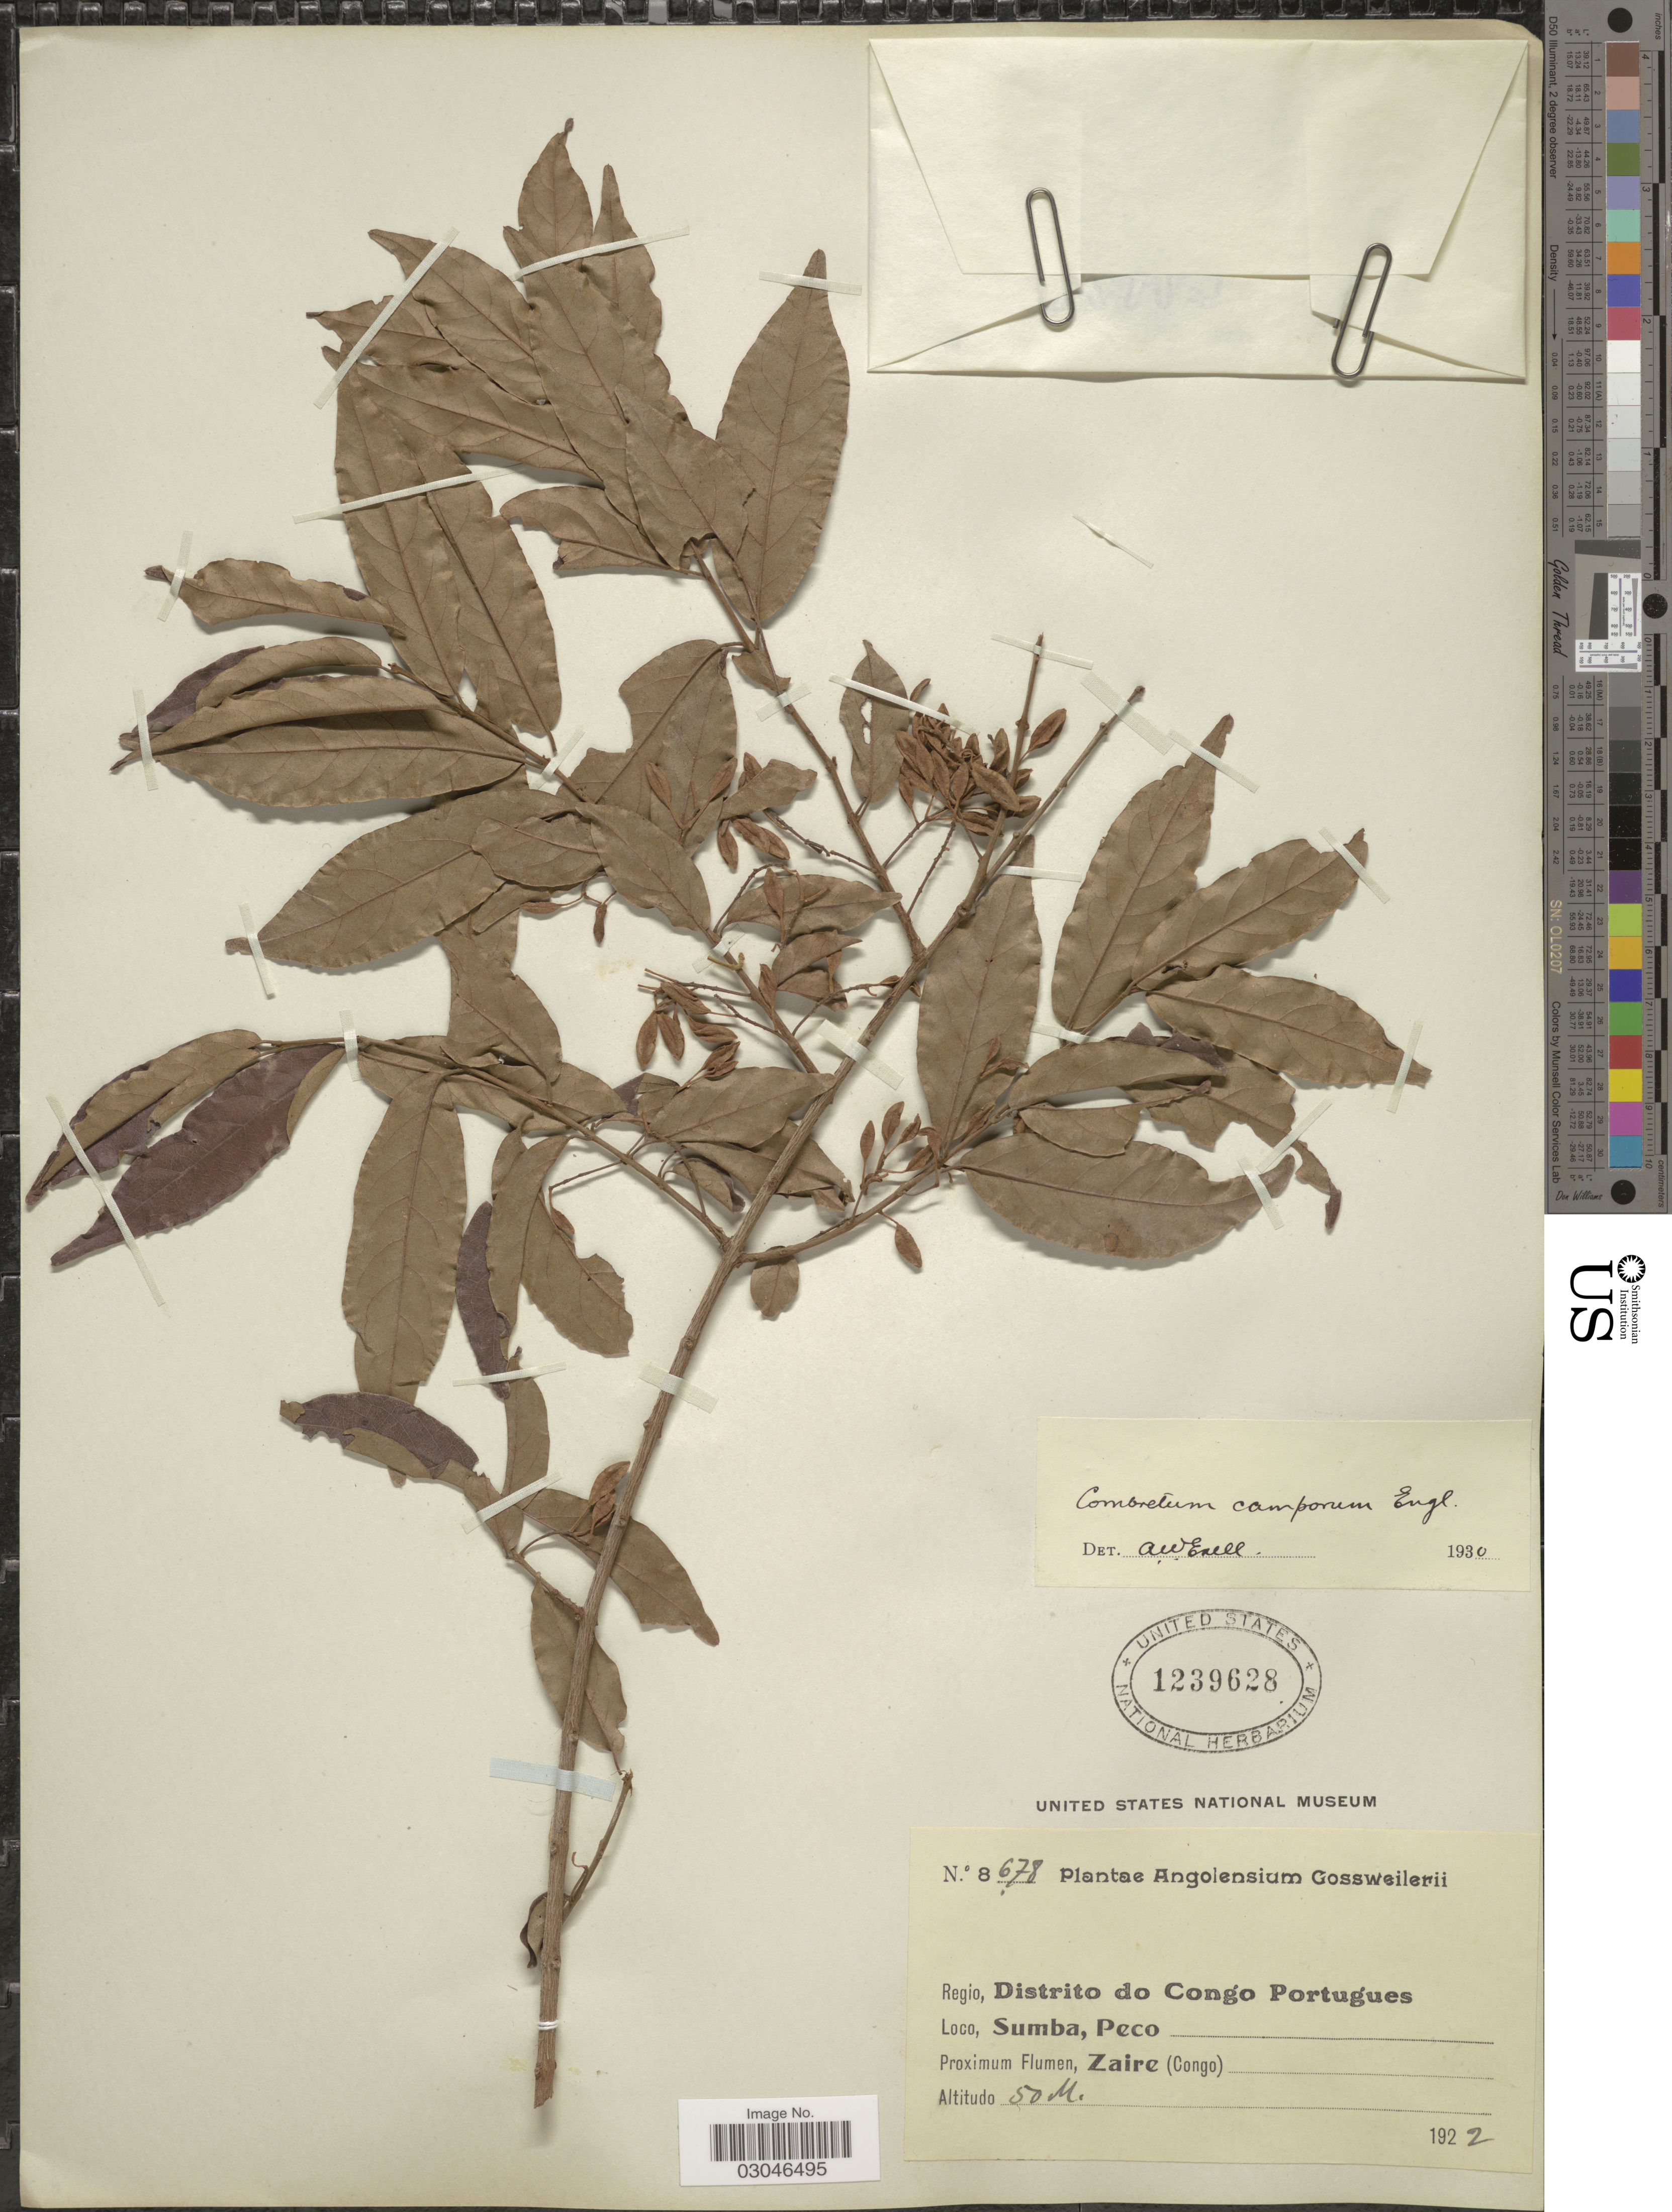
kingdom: Plantae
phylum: Tracheophyta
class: Magnoliopsida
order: Myrtales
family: Combretaceae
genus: Combretum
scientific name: Combretum camporum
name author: Engl.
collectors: -. Gossweiler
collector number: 8678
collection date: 1922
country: Angola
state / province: Zaire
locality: Regio, Distrito do Congo Portugues. Sumba, Peco. Proximum Flumen, Zaire (Congo).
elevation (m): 50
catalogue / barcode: US 1239628